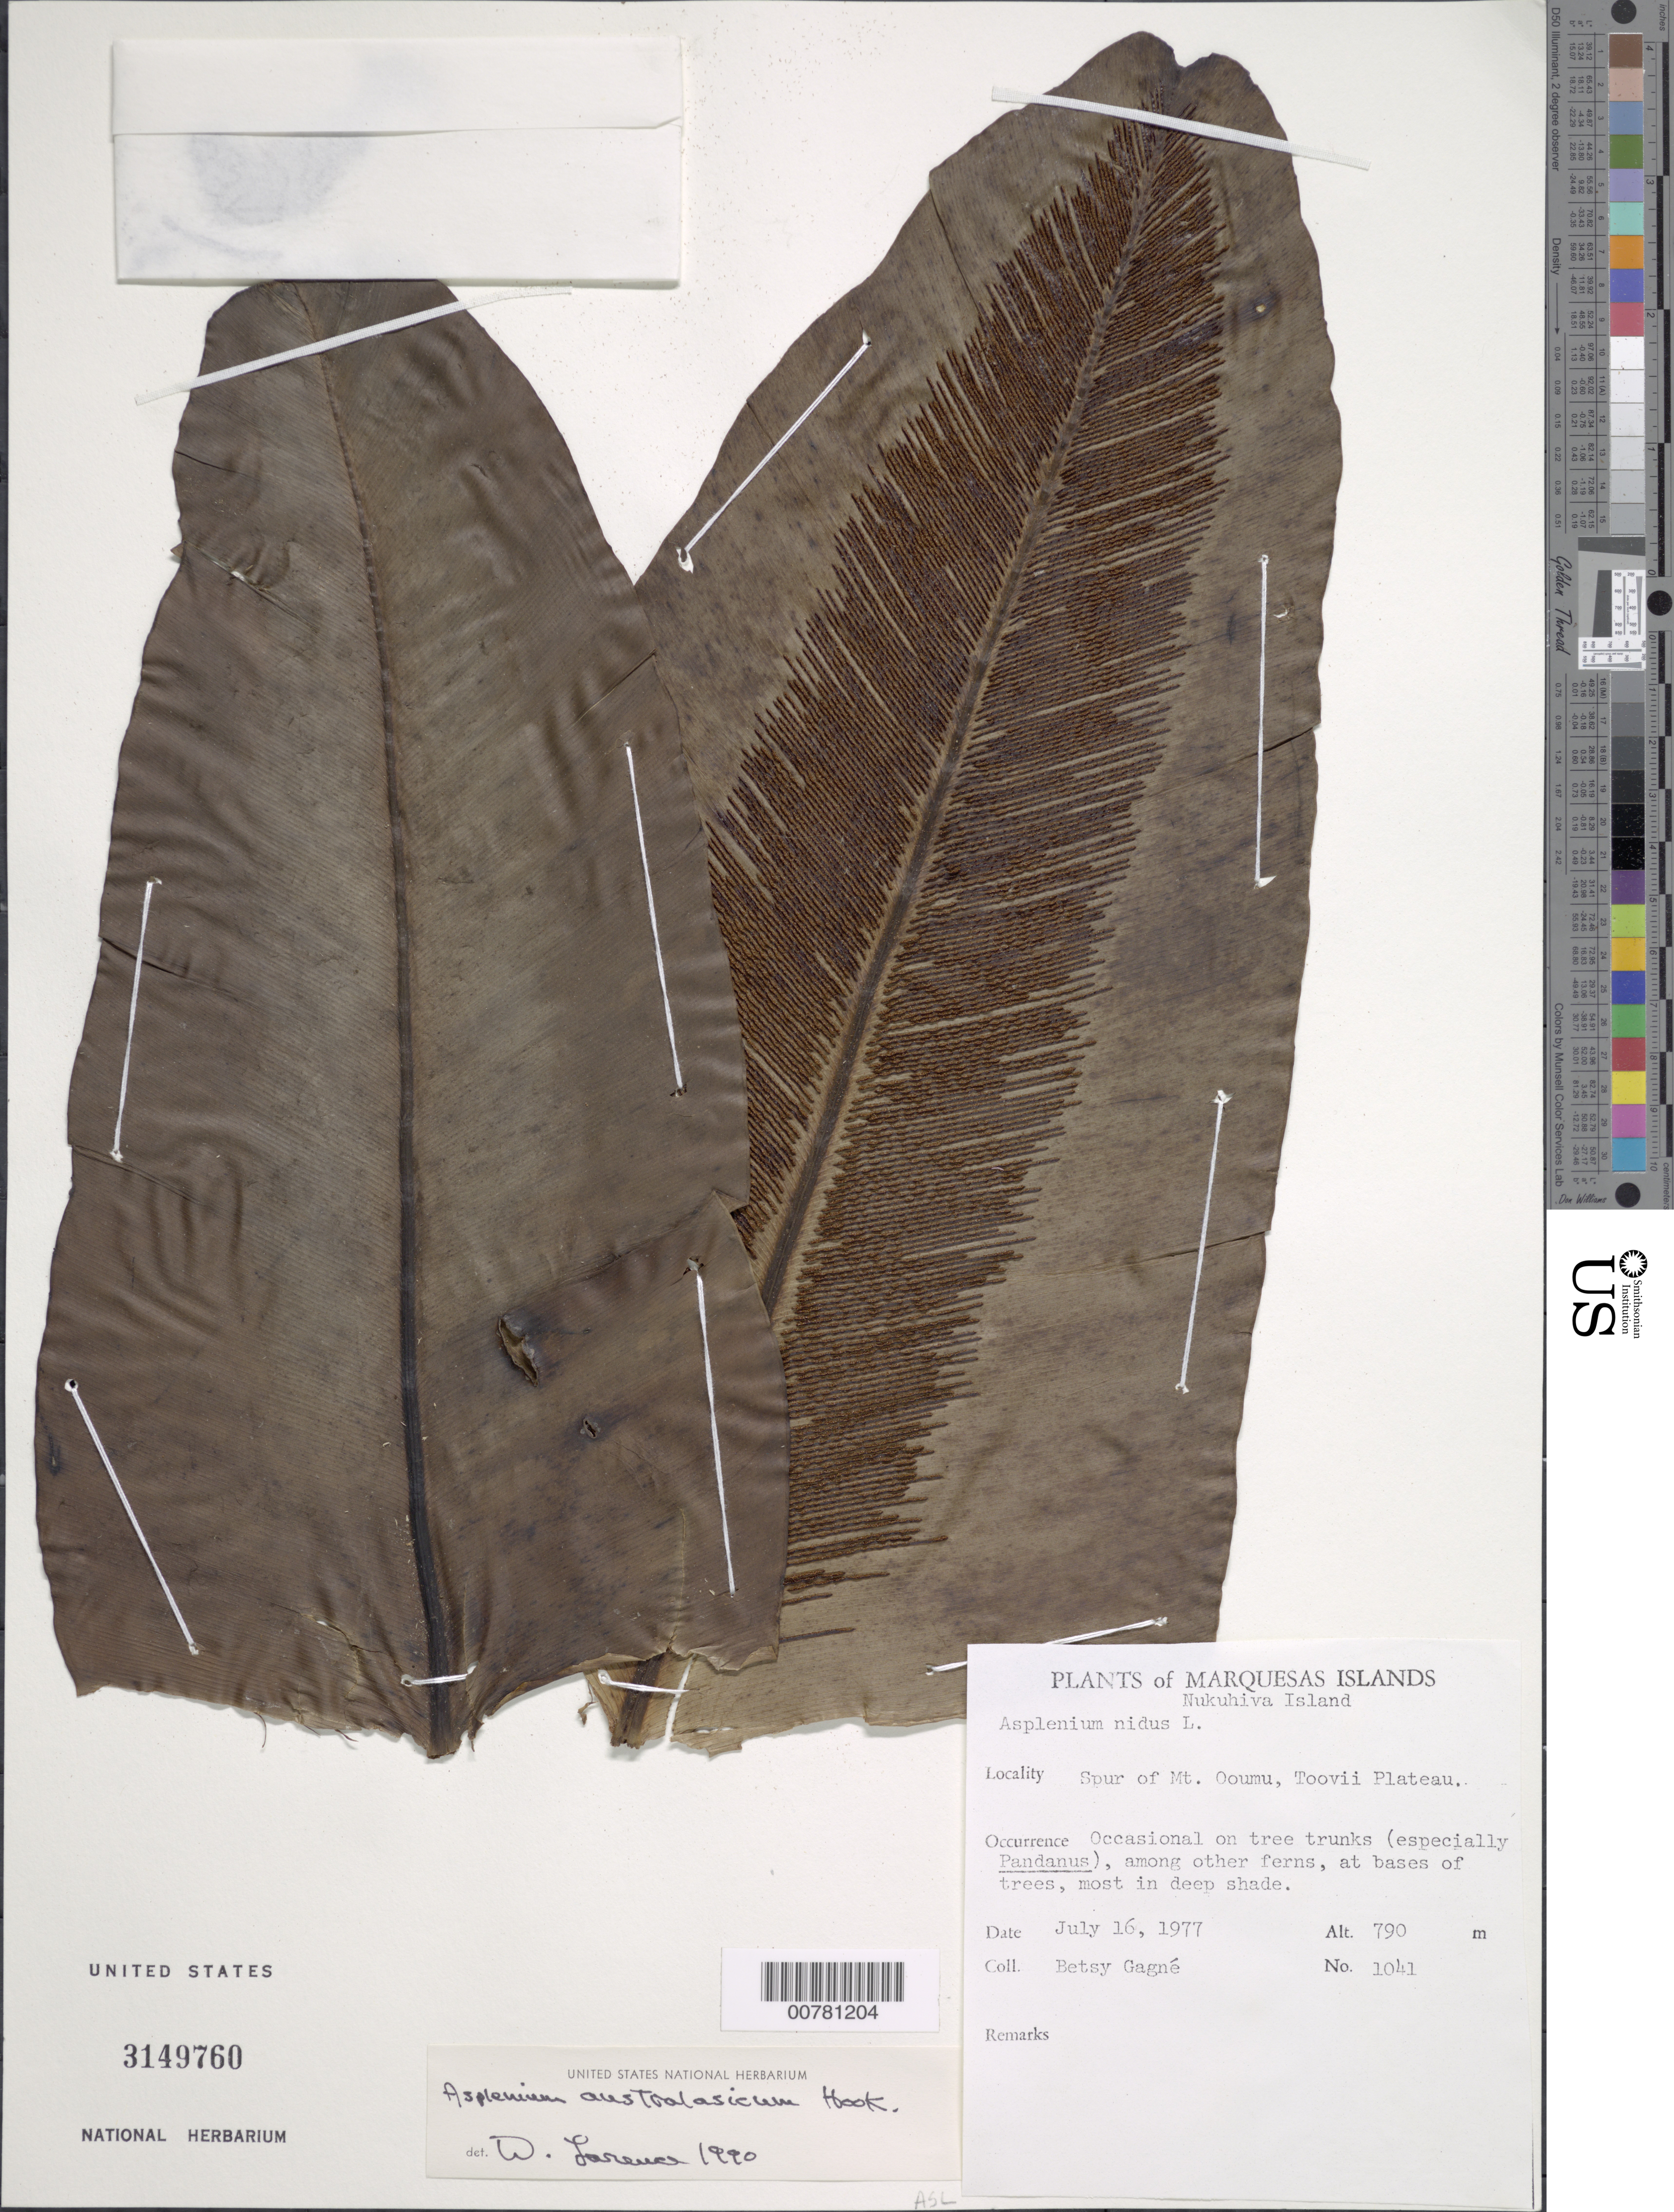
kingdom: Plantae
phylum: Tracheophyta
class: Polypodiopsida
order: Polypodiales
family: Aspleniaceae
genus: Asplenium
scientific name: Asplenium australasicum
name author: (Sm.) Hook.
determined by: Lorence, David H., (PTBG), National Tropical Botanical Garden (UNITED STATES)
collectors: B. H. Gagné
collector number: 1041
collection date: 1977-07-16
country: French Polynesia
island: Nuku Hiva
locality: Toovii Plateau, spur of Mt. Ooumu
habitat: Occasional on tree trunks (especially Pandanus), among other ferns, at bases of trees, most in deep shade.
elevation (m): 790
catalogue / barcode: US 3149760